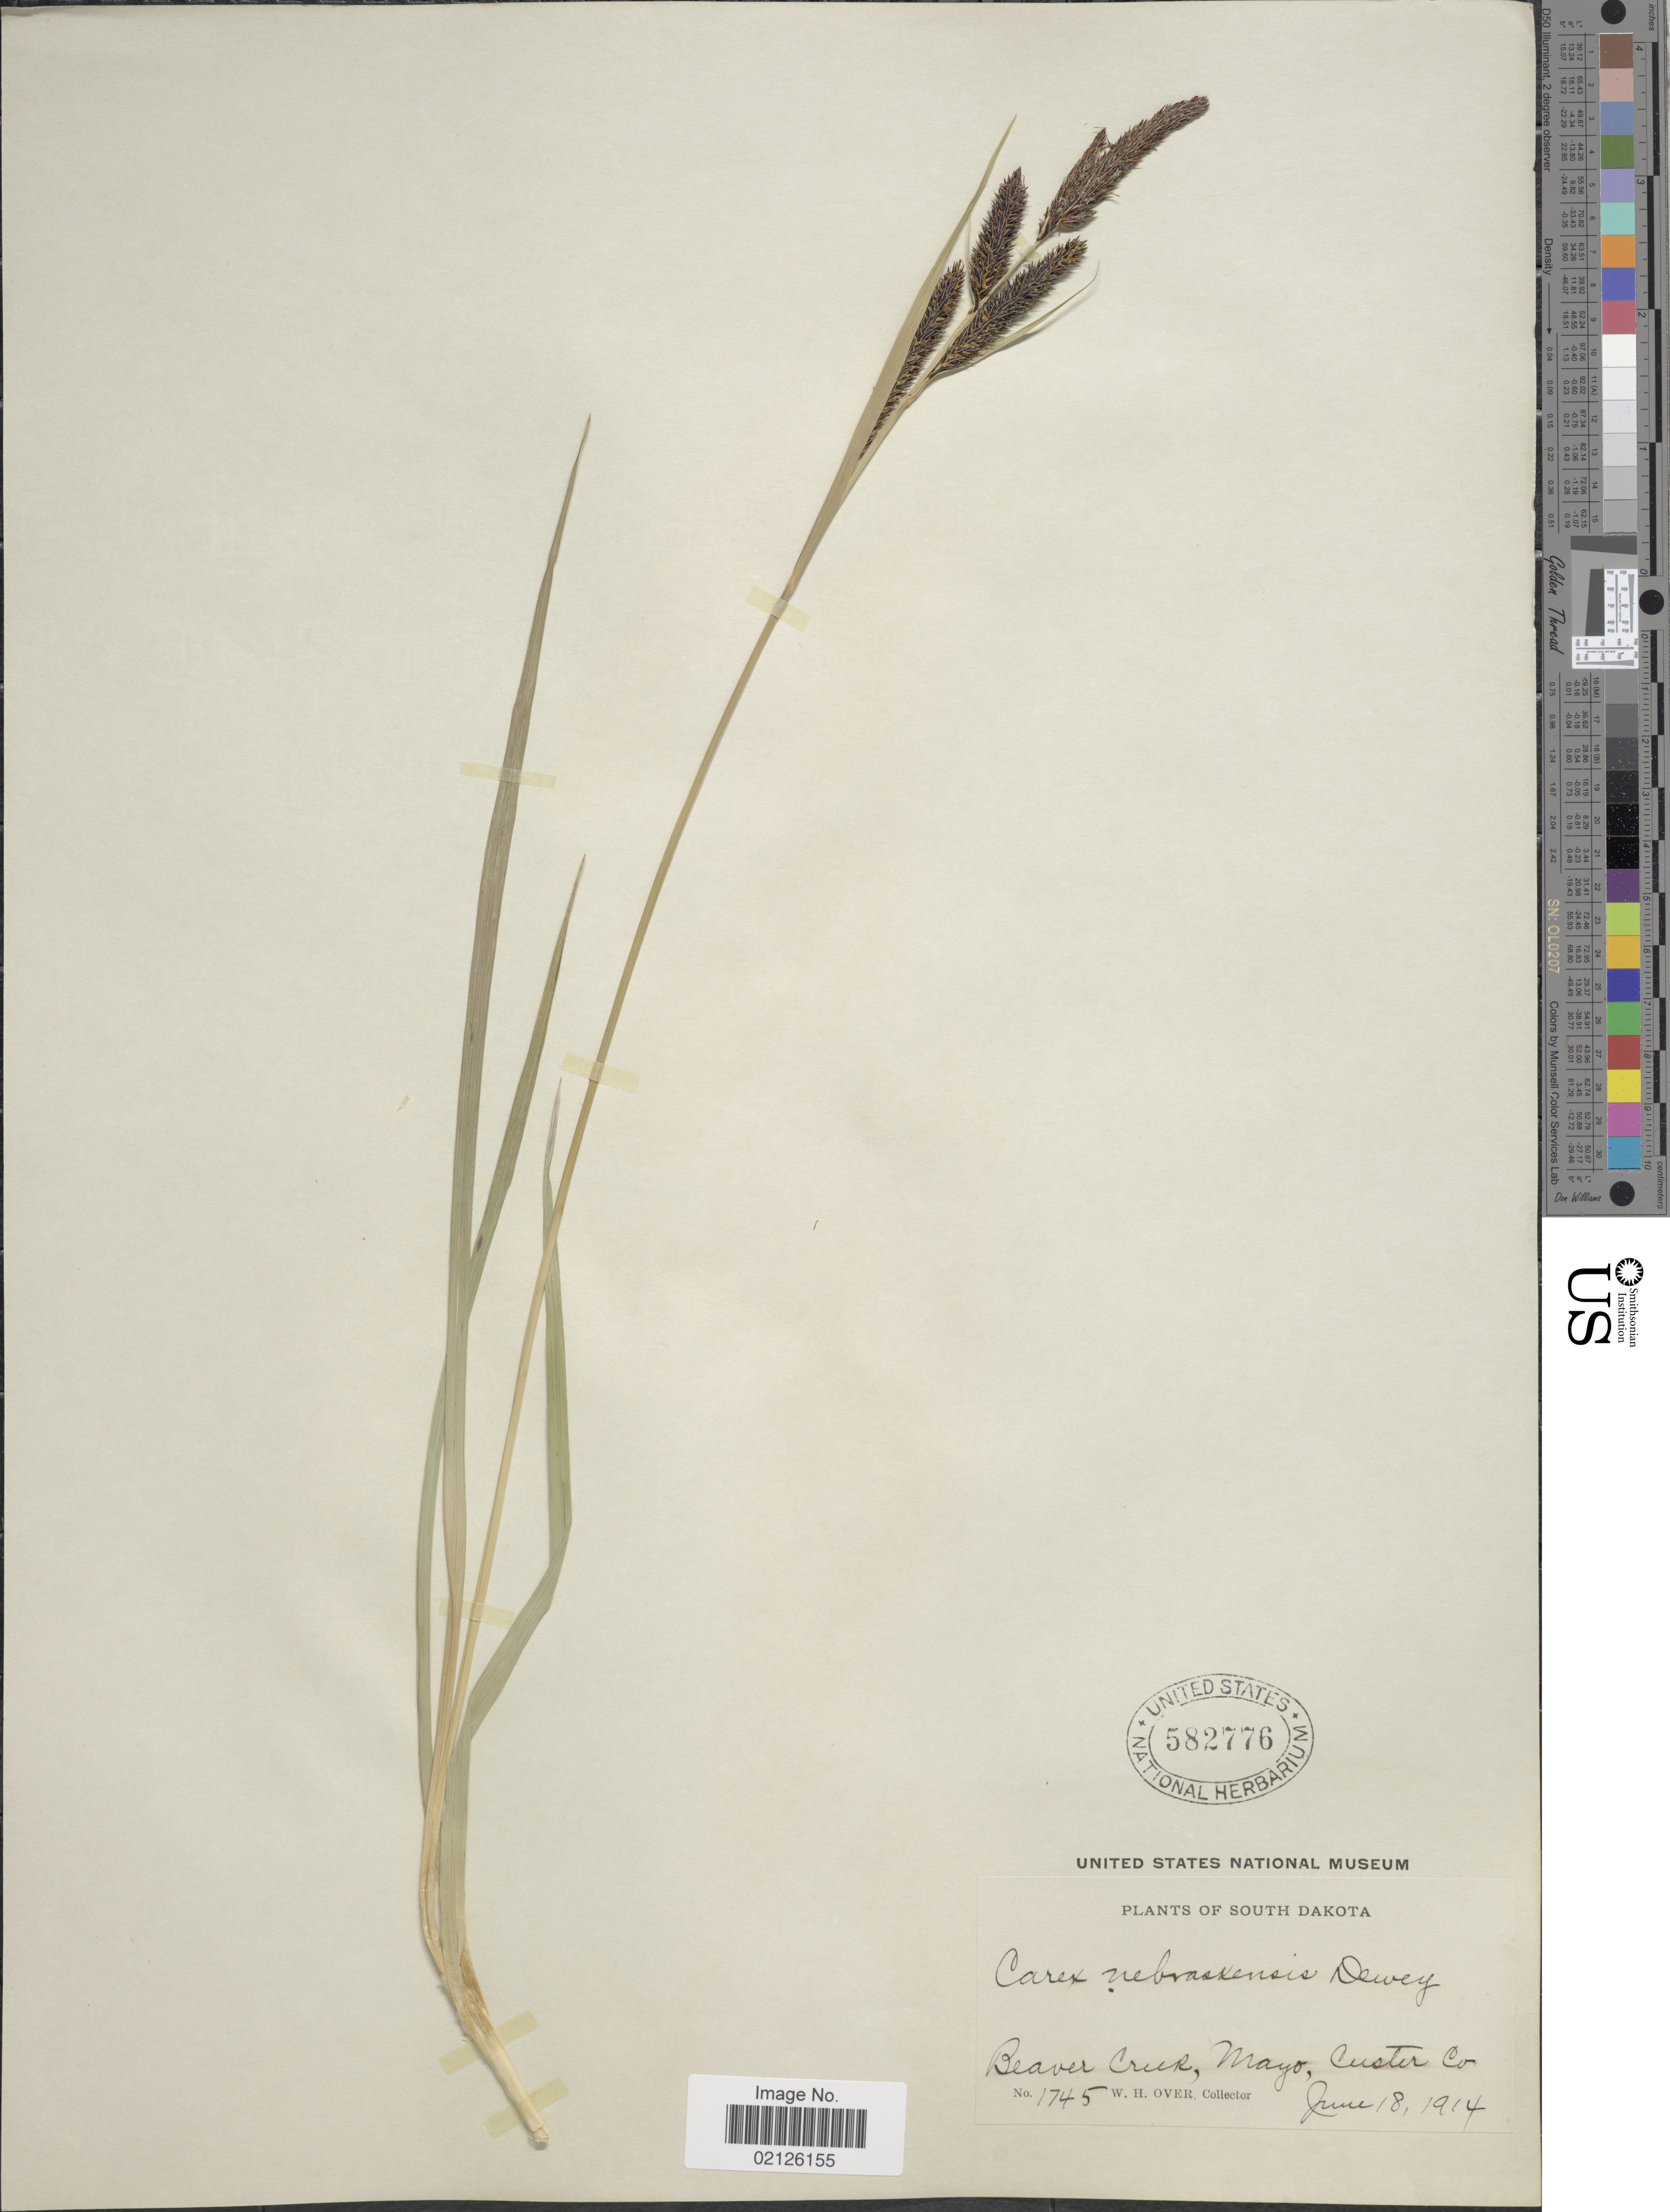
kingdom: Plantae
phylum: Tracheophyta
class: Liliopsida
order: Poales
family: Cyperaceae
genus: Carex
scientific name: Carex nebrascensis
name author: Dewey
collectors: W. Over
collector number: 1745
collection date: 1914-06-18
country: United States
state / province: South Dakota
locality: Beaver Creek, Mayo, Custer Co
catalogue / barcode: US 582776